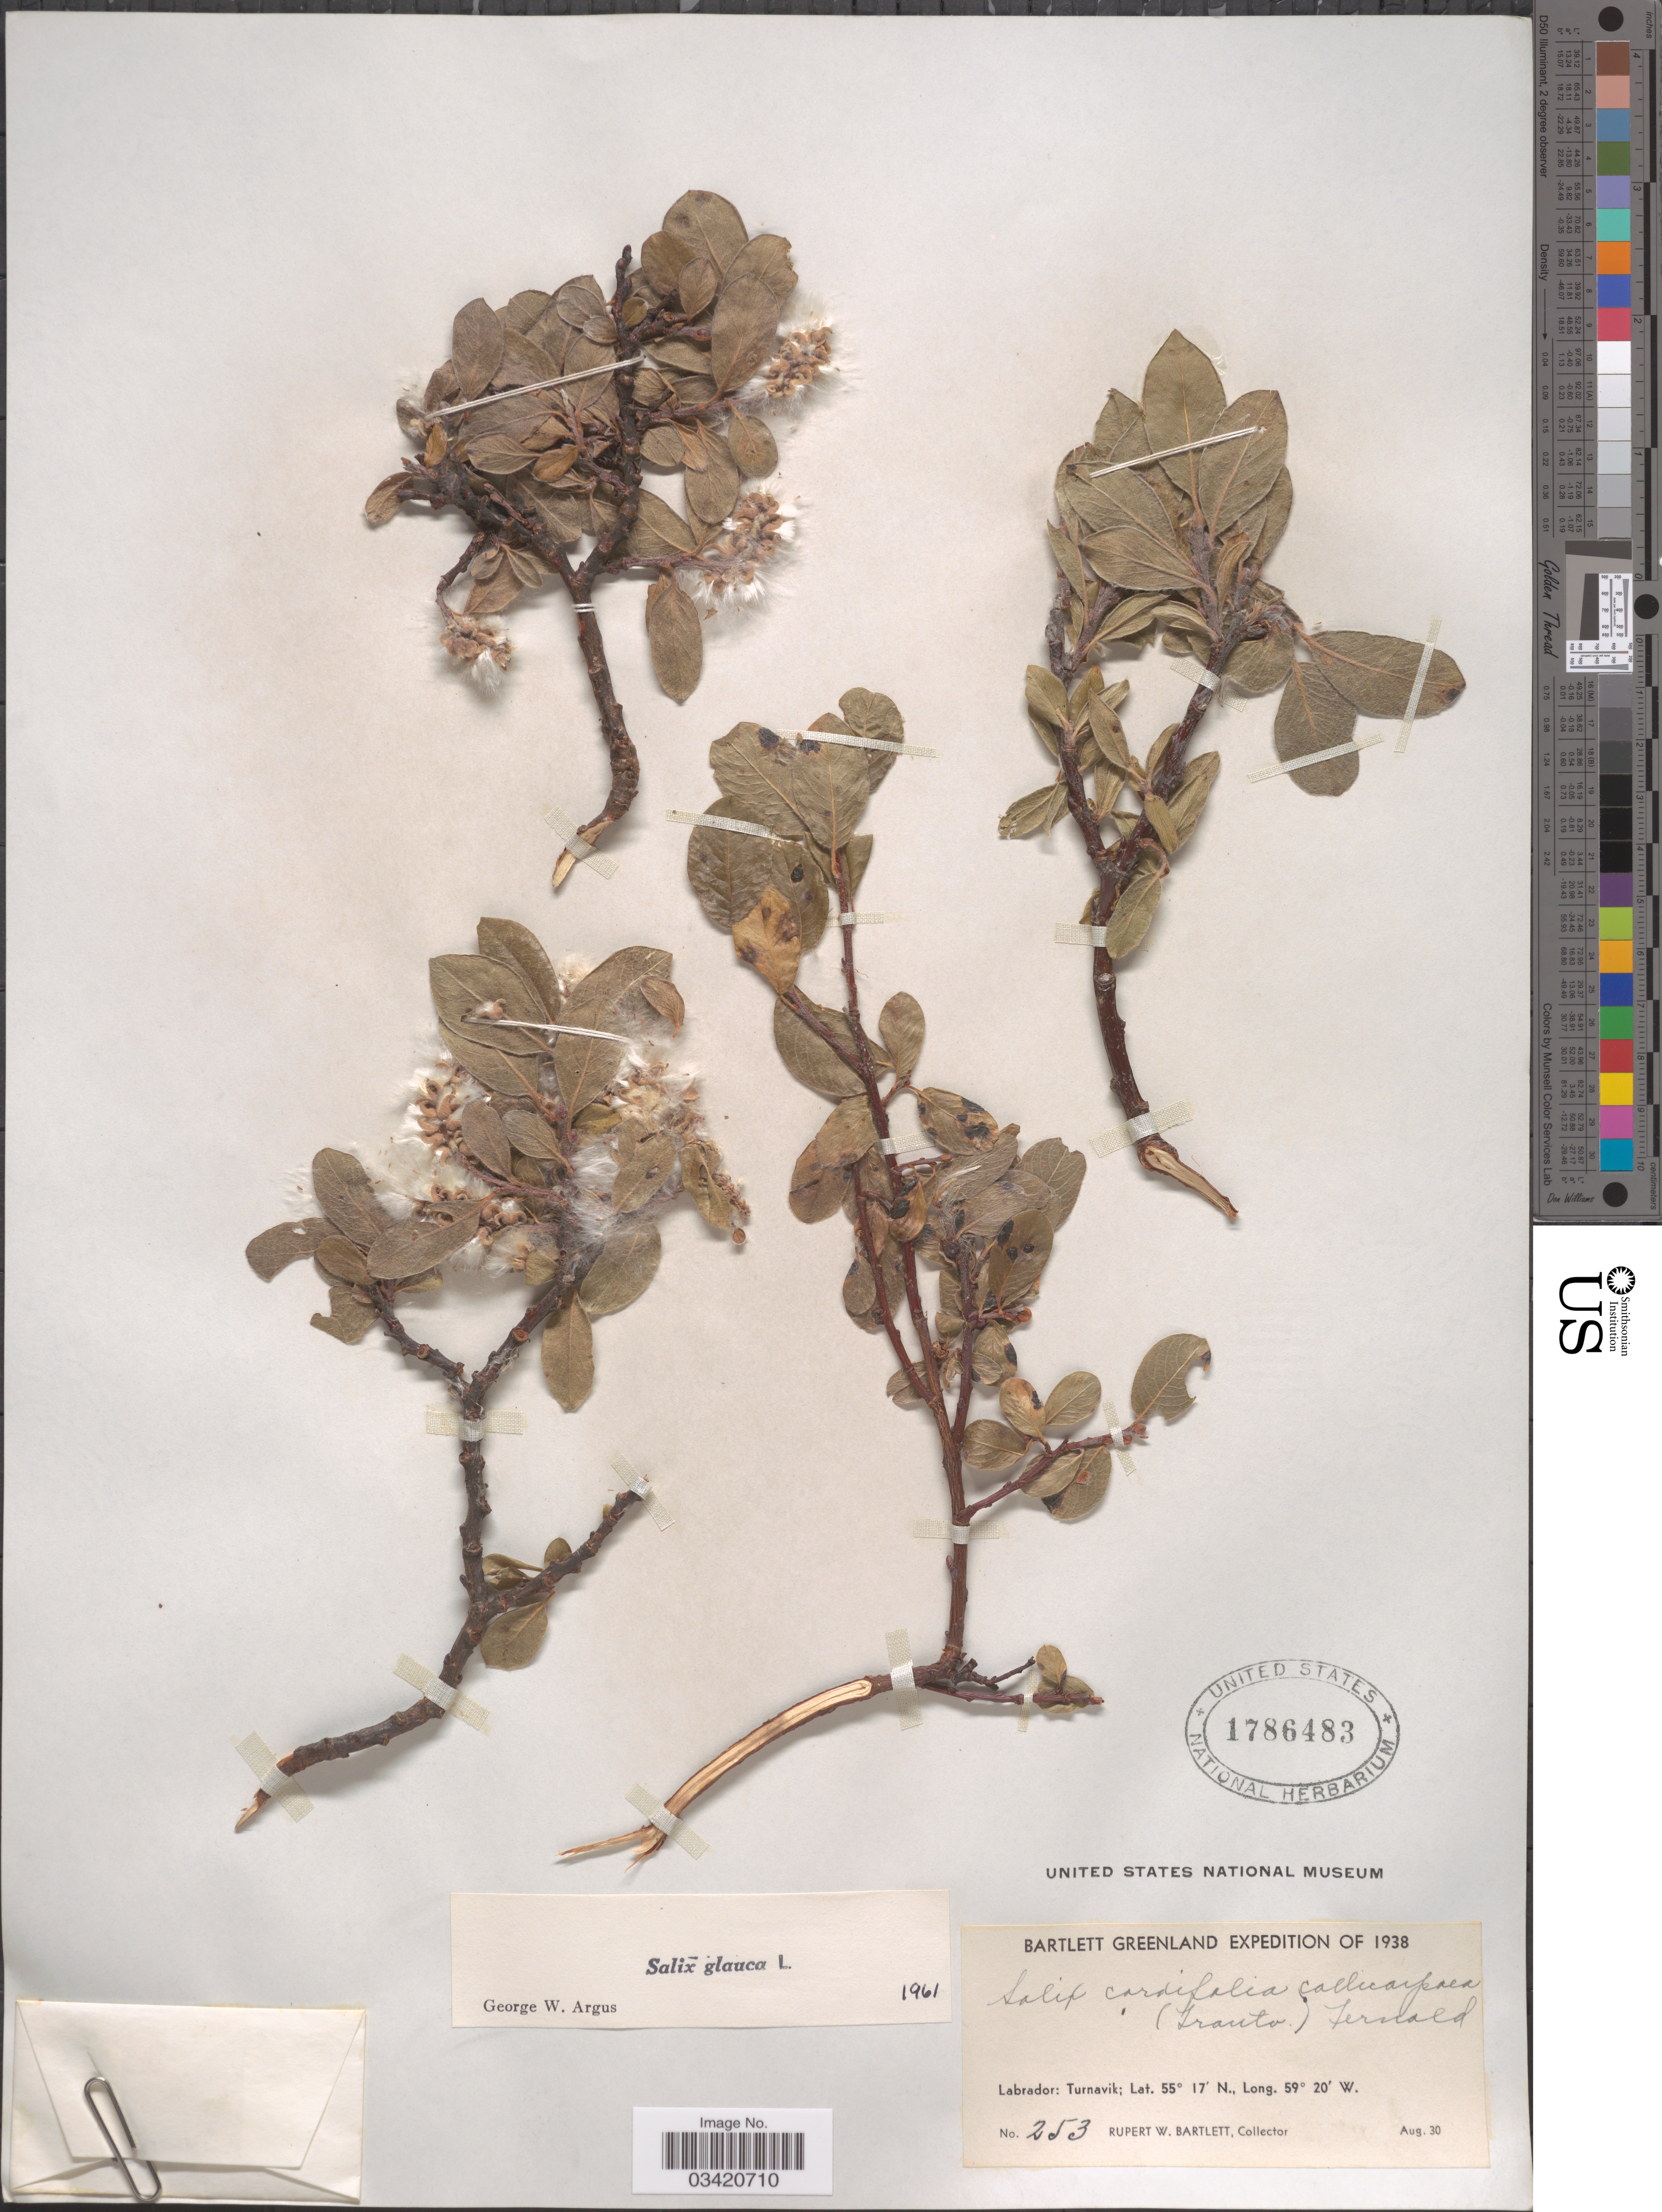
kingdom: Plantae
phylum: Tracheophyta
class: Magnoliopsida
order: Malpighiales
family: Salicaceae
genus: Salix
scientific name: Salix glauca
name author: L.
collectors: R. W. Bartlett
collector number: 253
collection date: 1938-08-30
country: Canada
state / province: Newfoundland and Labrador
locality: Labrador: Turnavik.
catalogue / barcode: US 1786483